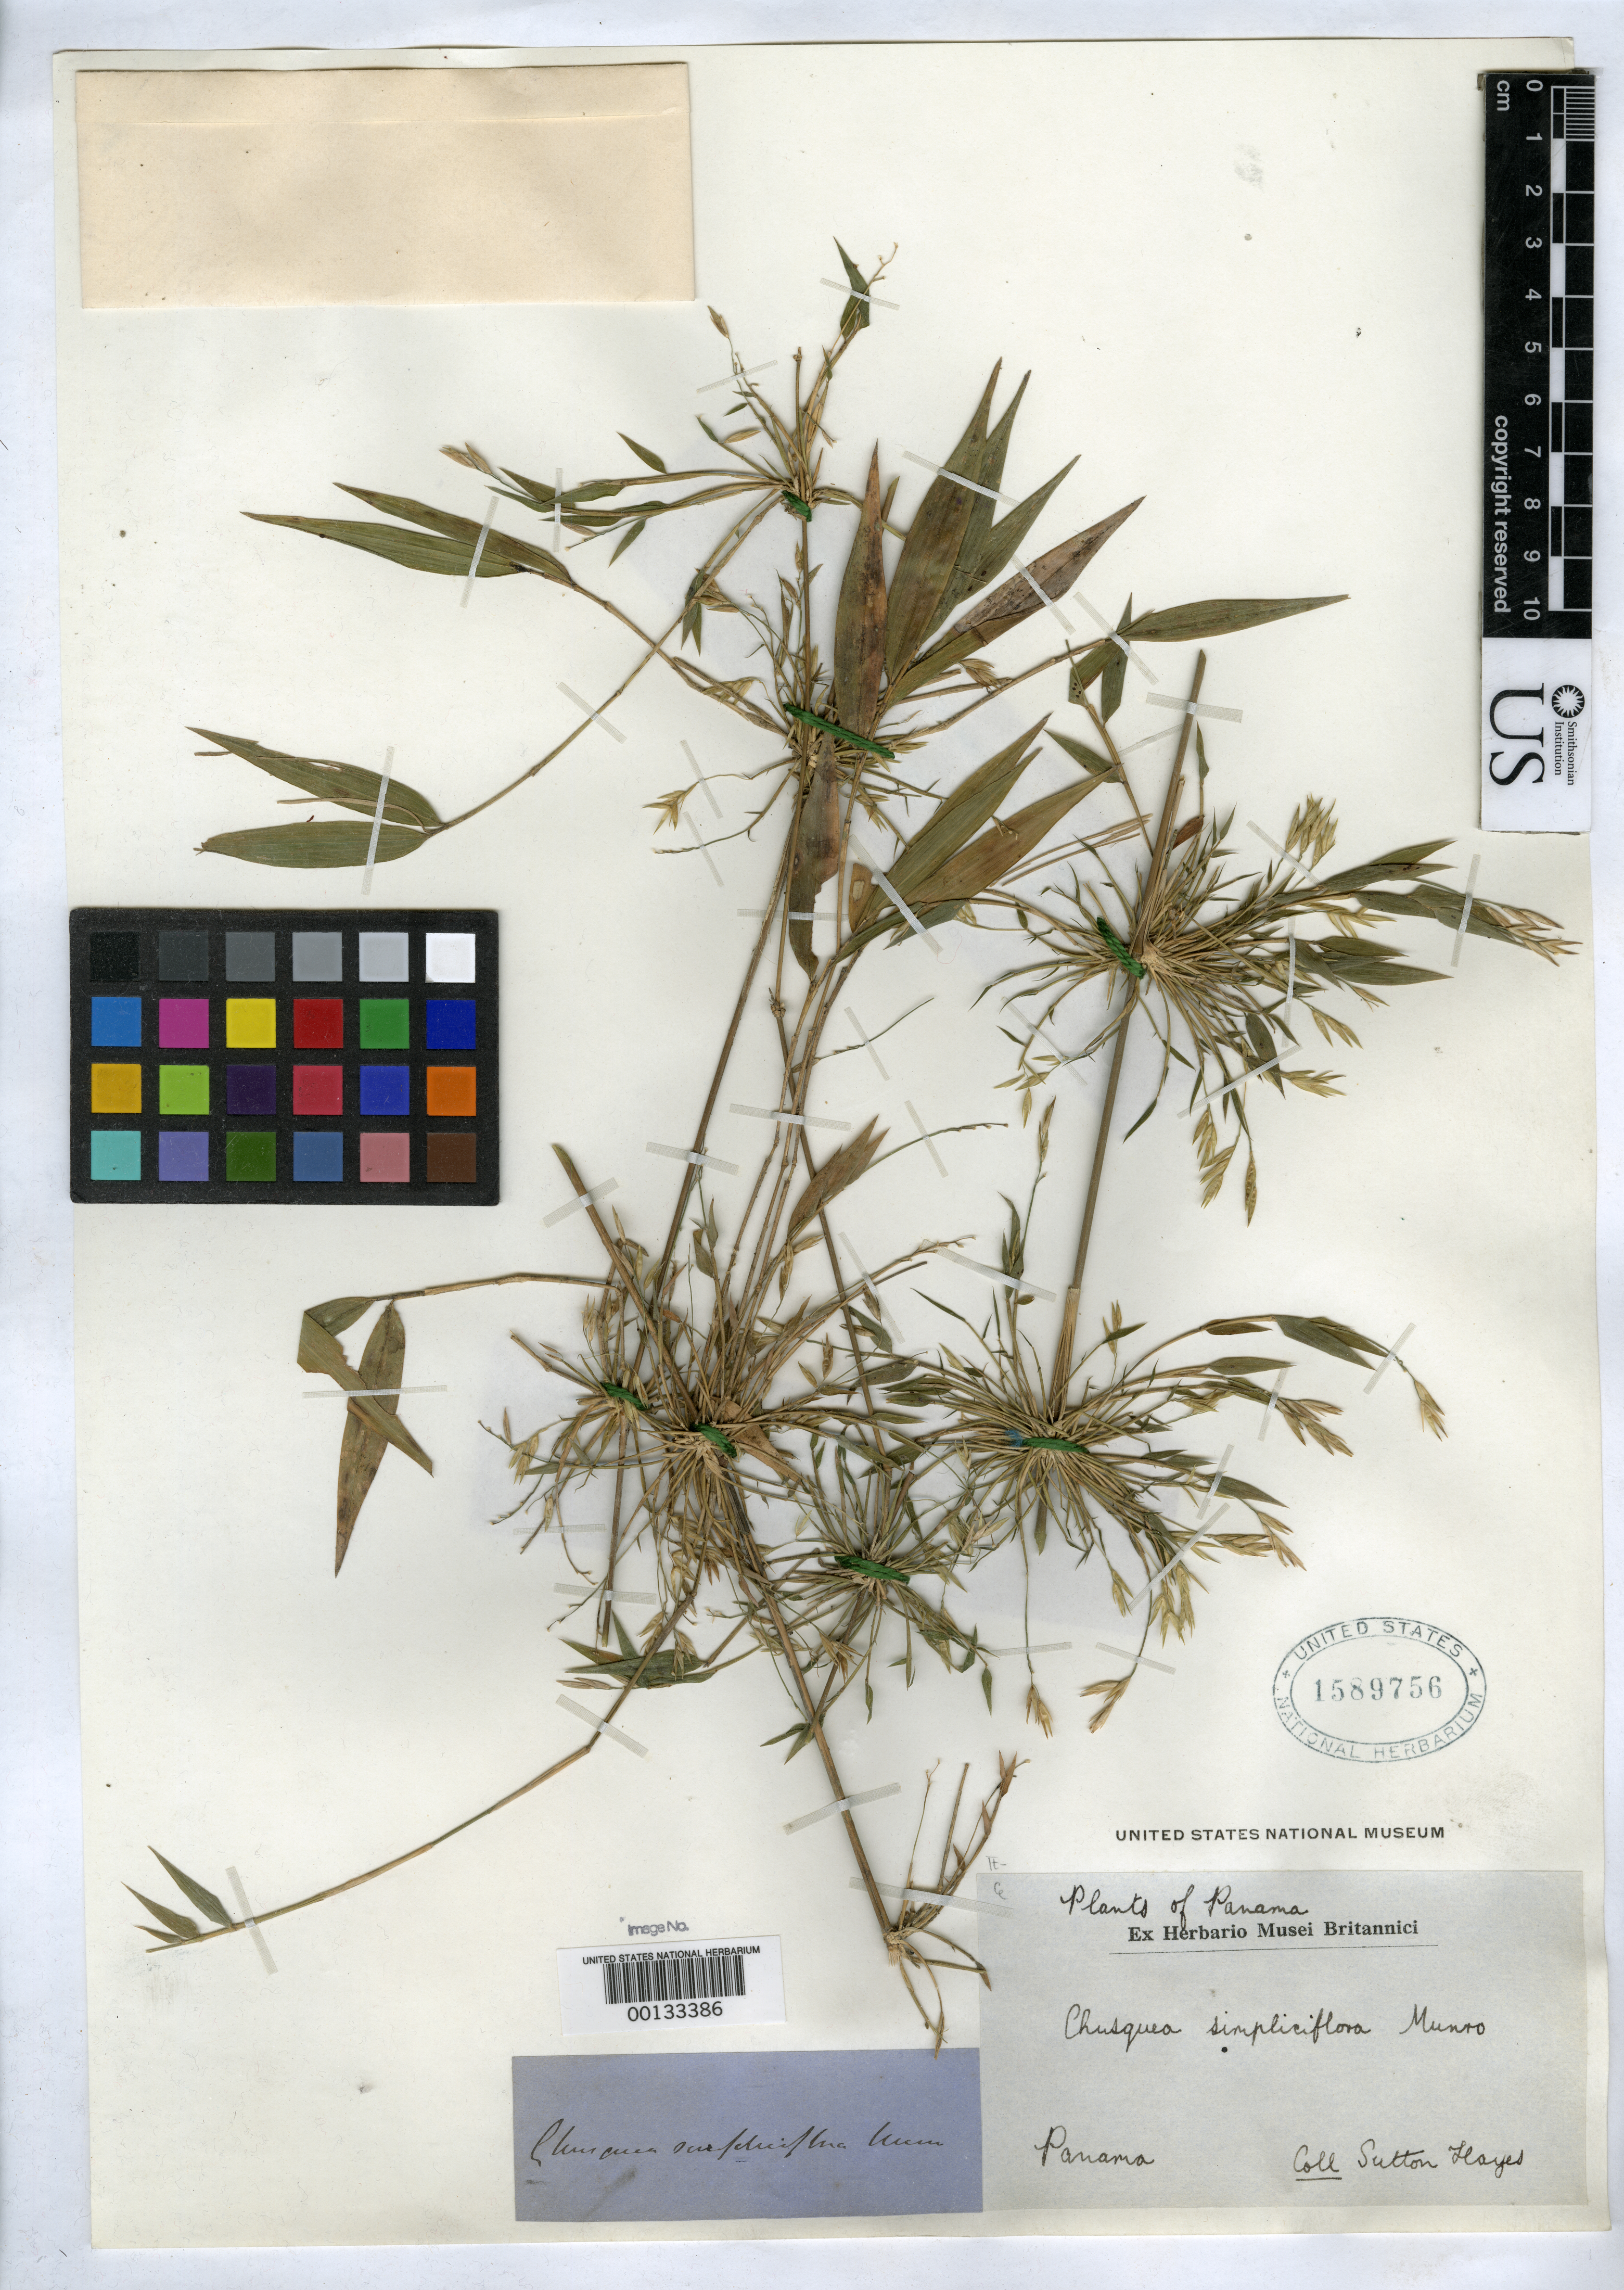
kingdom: Plantae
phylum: Tracheophyta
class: Liliopsida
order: Poales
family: Poaceae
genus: Chusquea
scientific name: Chusquea simpliciflora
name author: Munro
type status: Isolectotype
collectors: S. Hayes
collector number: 661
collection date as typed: Oct 1862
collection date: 1862-10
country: Panama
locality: Lion Hill.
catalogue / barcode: US 1589756